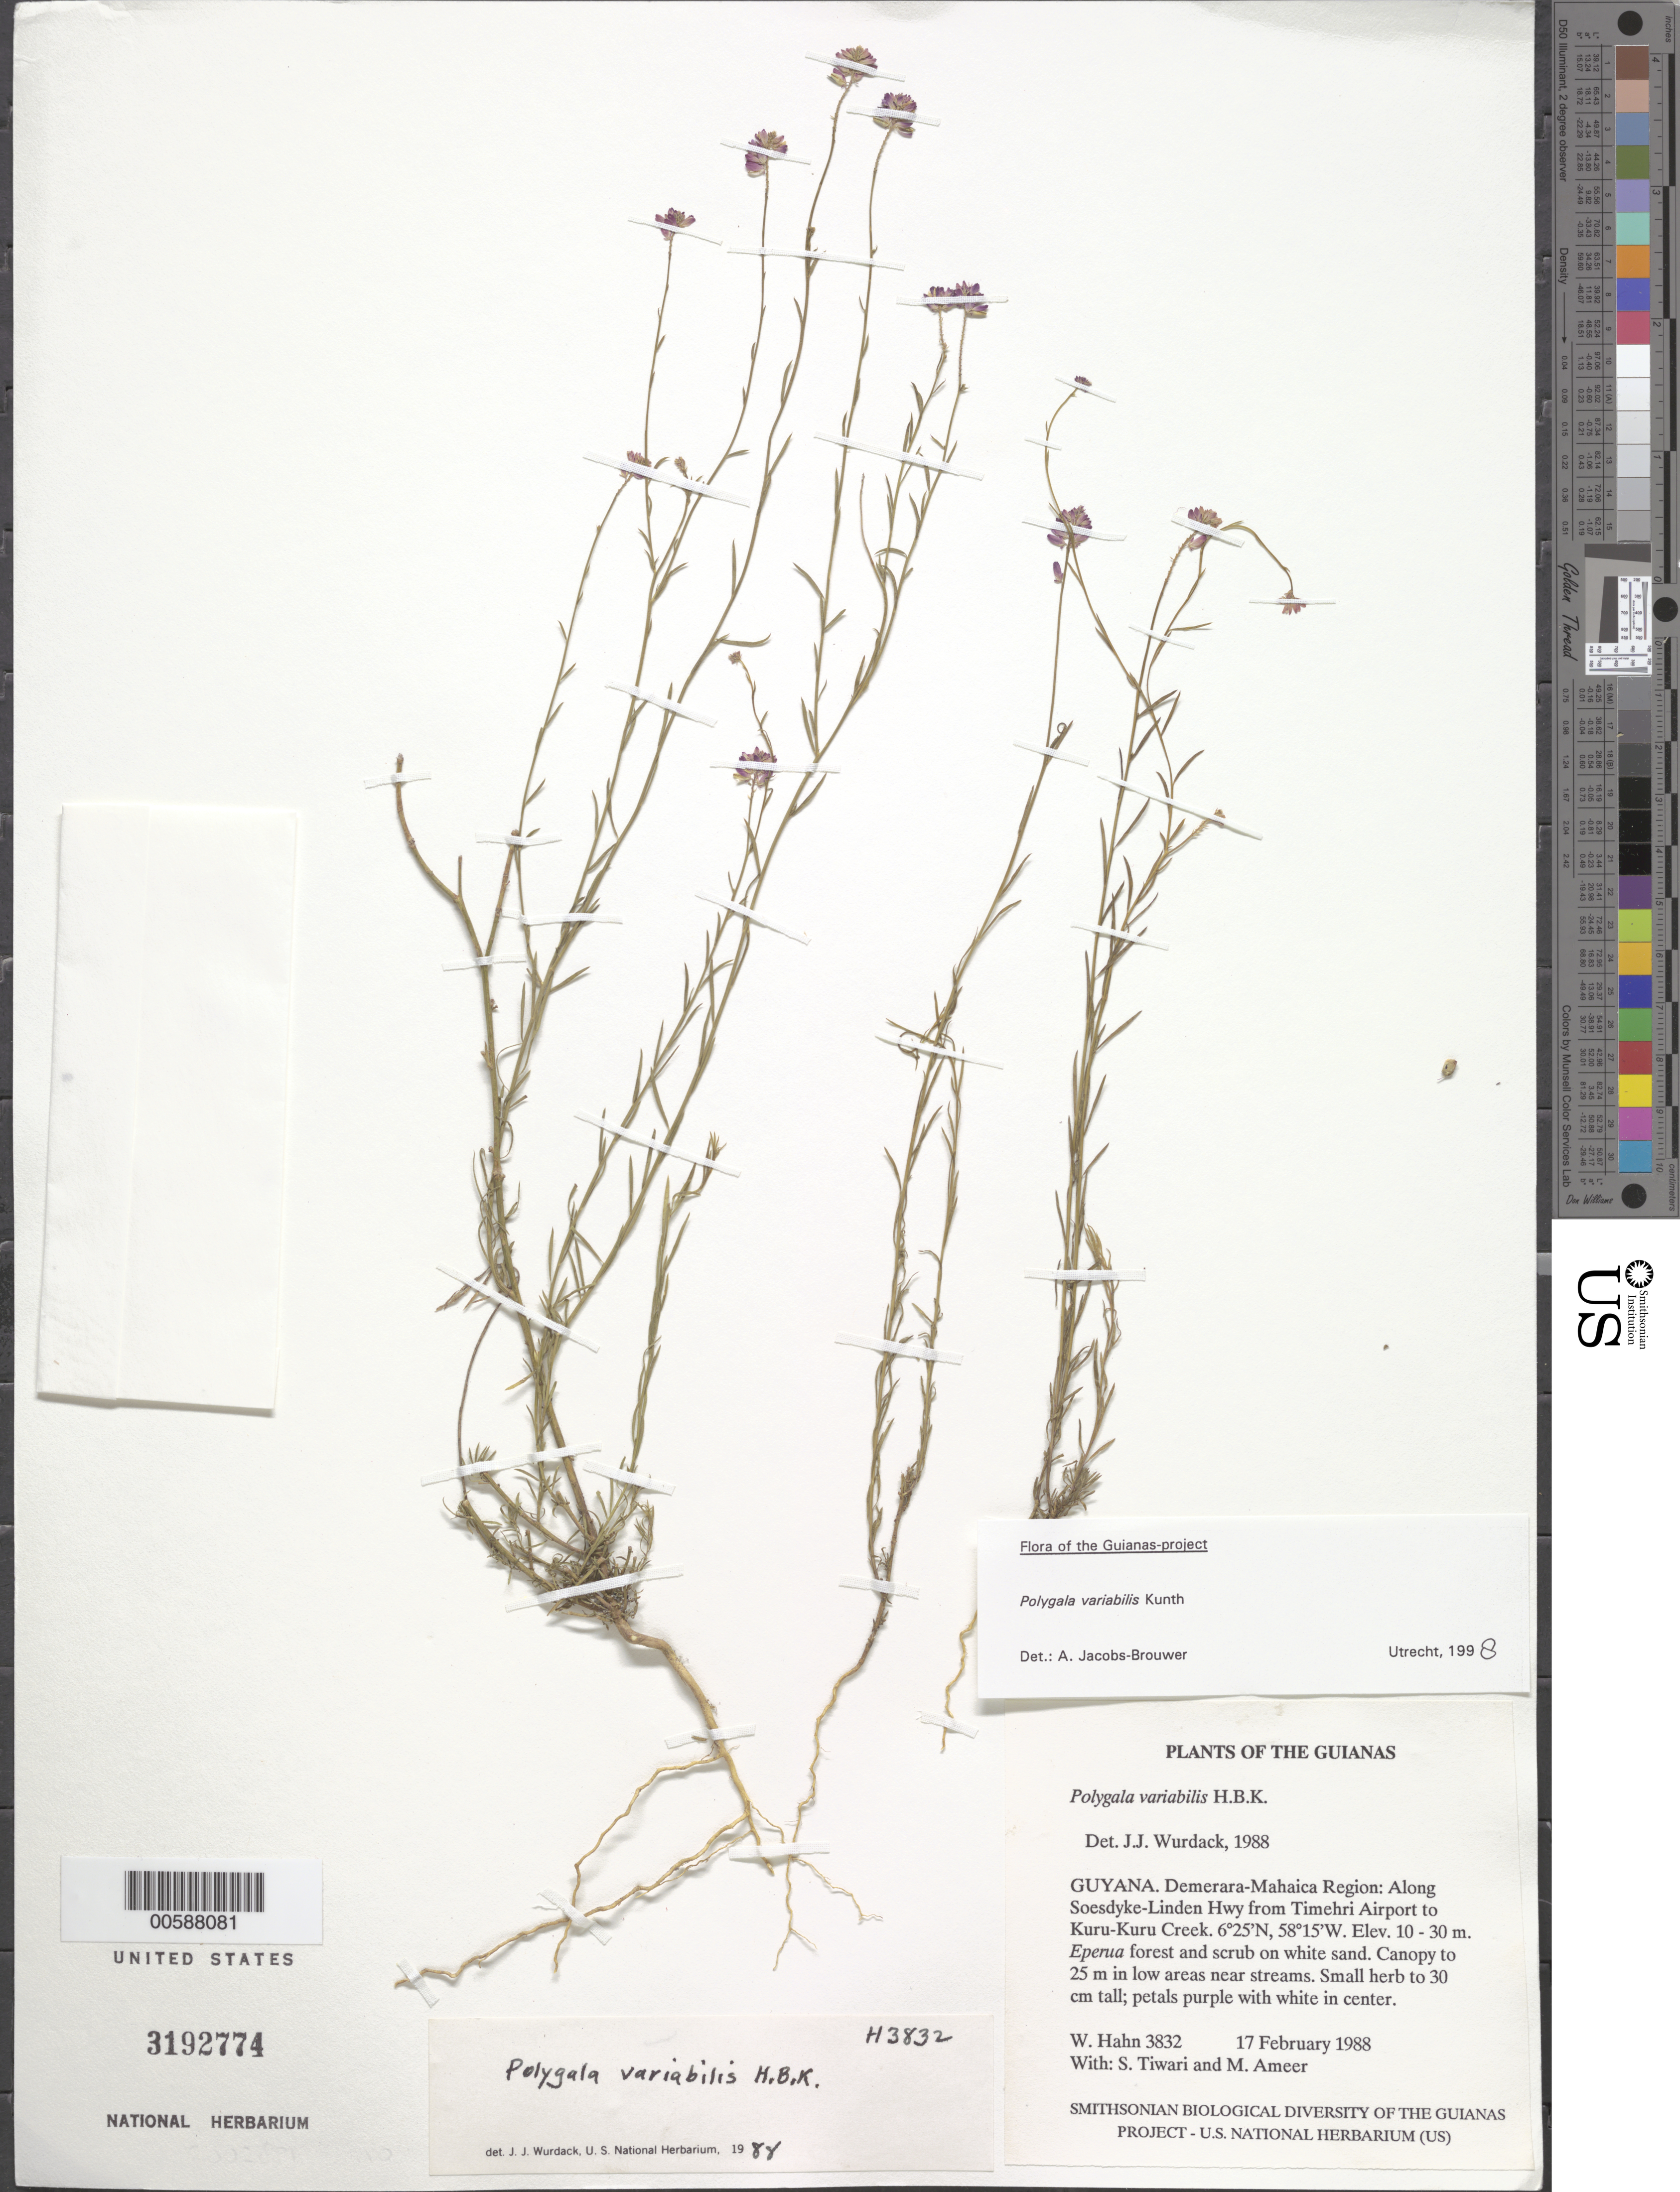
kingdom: Plantae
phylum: Tracheophyta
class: Magnoliopsida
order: Fabales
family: Polygalaceae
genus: Polygala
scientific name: Polygala variabilis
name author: Kunth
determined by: Jacobs-Brouwer, A.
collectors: W. Hahn, S. Tiwari & M. Ameer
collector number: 3832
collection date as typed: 17 February 1988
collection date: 1988-02-17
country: Guyana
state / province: Demerara-Mahaica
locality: Along Soesdyke-Linden Hwy from Timehri Airport to Kuru-Kuru Creek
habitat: Eperua forest and scrub on white sand. Canopy to 25 m in low areas near streams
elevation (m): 10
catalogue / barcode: US 3192774